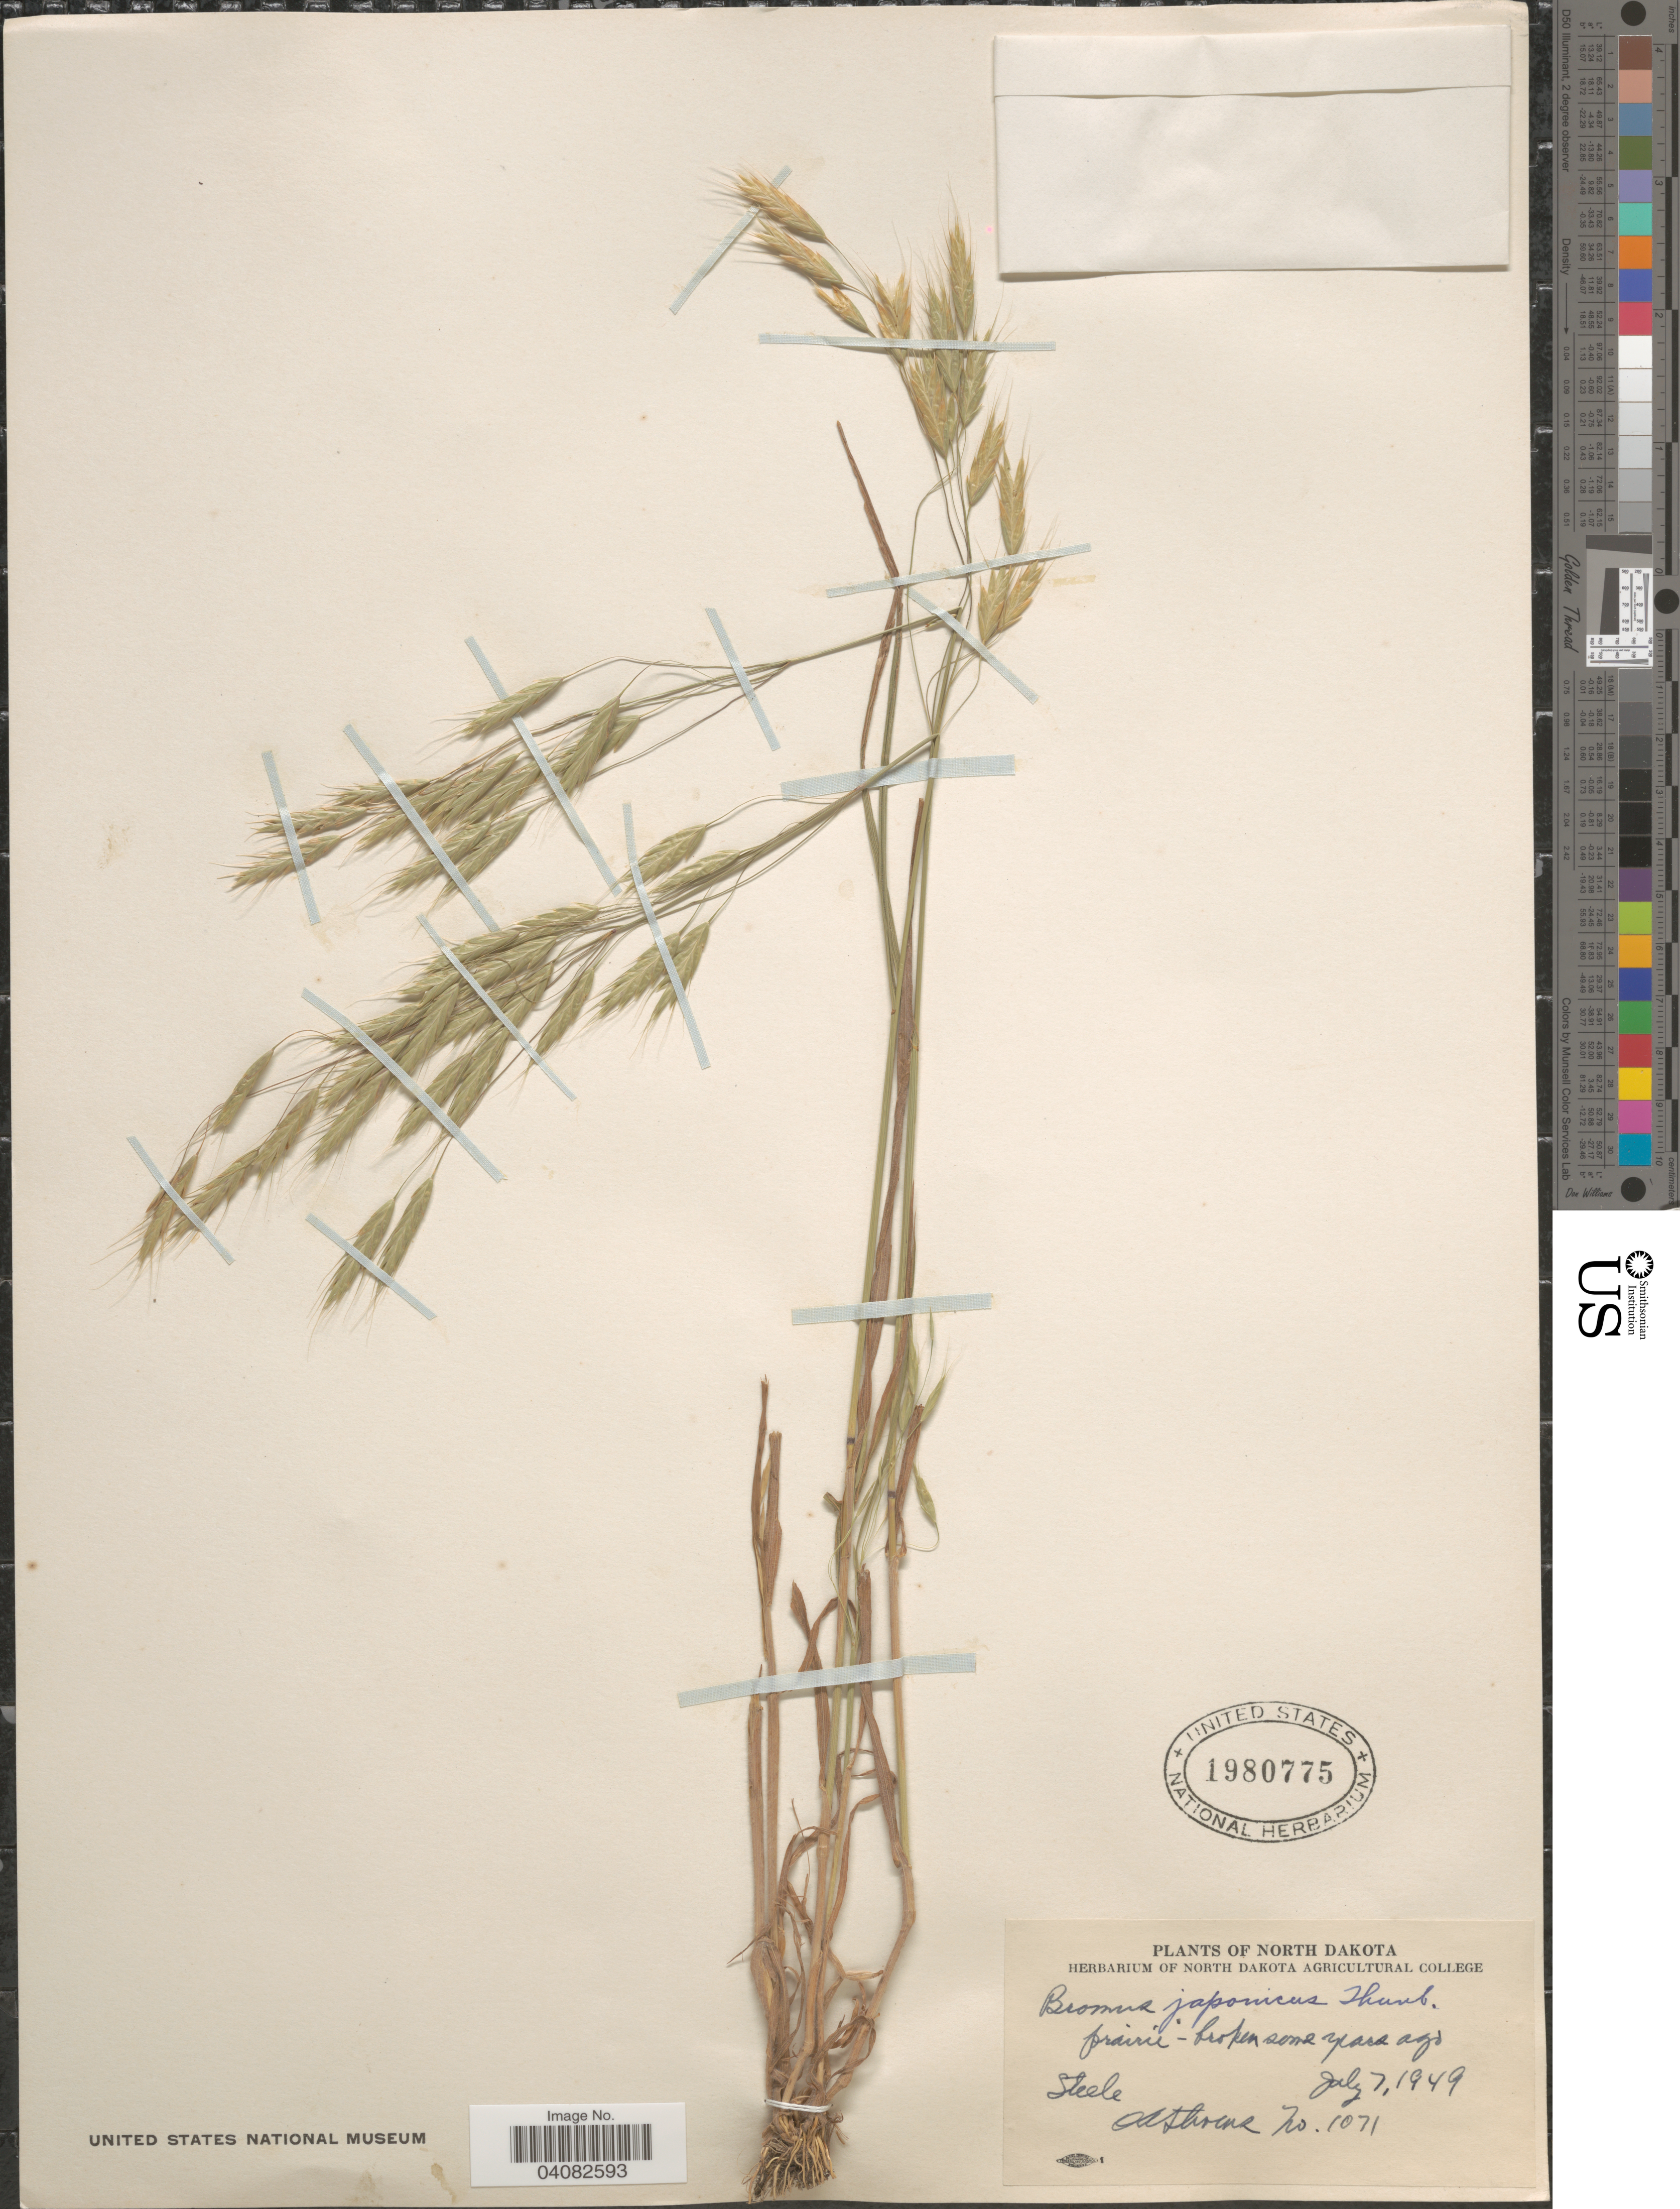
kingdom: Plantae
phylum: Tracheophyta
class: Liliopsida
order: Poales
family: Poaceae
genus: Bromus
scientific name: Bromus japonicus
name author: Houtt.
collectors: O. A. Stevens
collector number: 1071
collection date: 1949-07-07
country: United States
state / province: North Dakota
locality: Steele.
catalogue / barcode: US 1980775